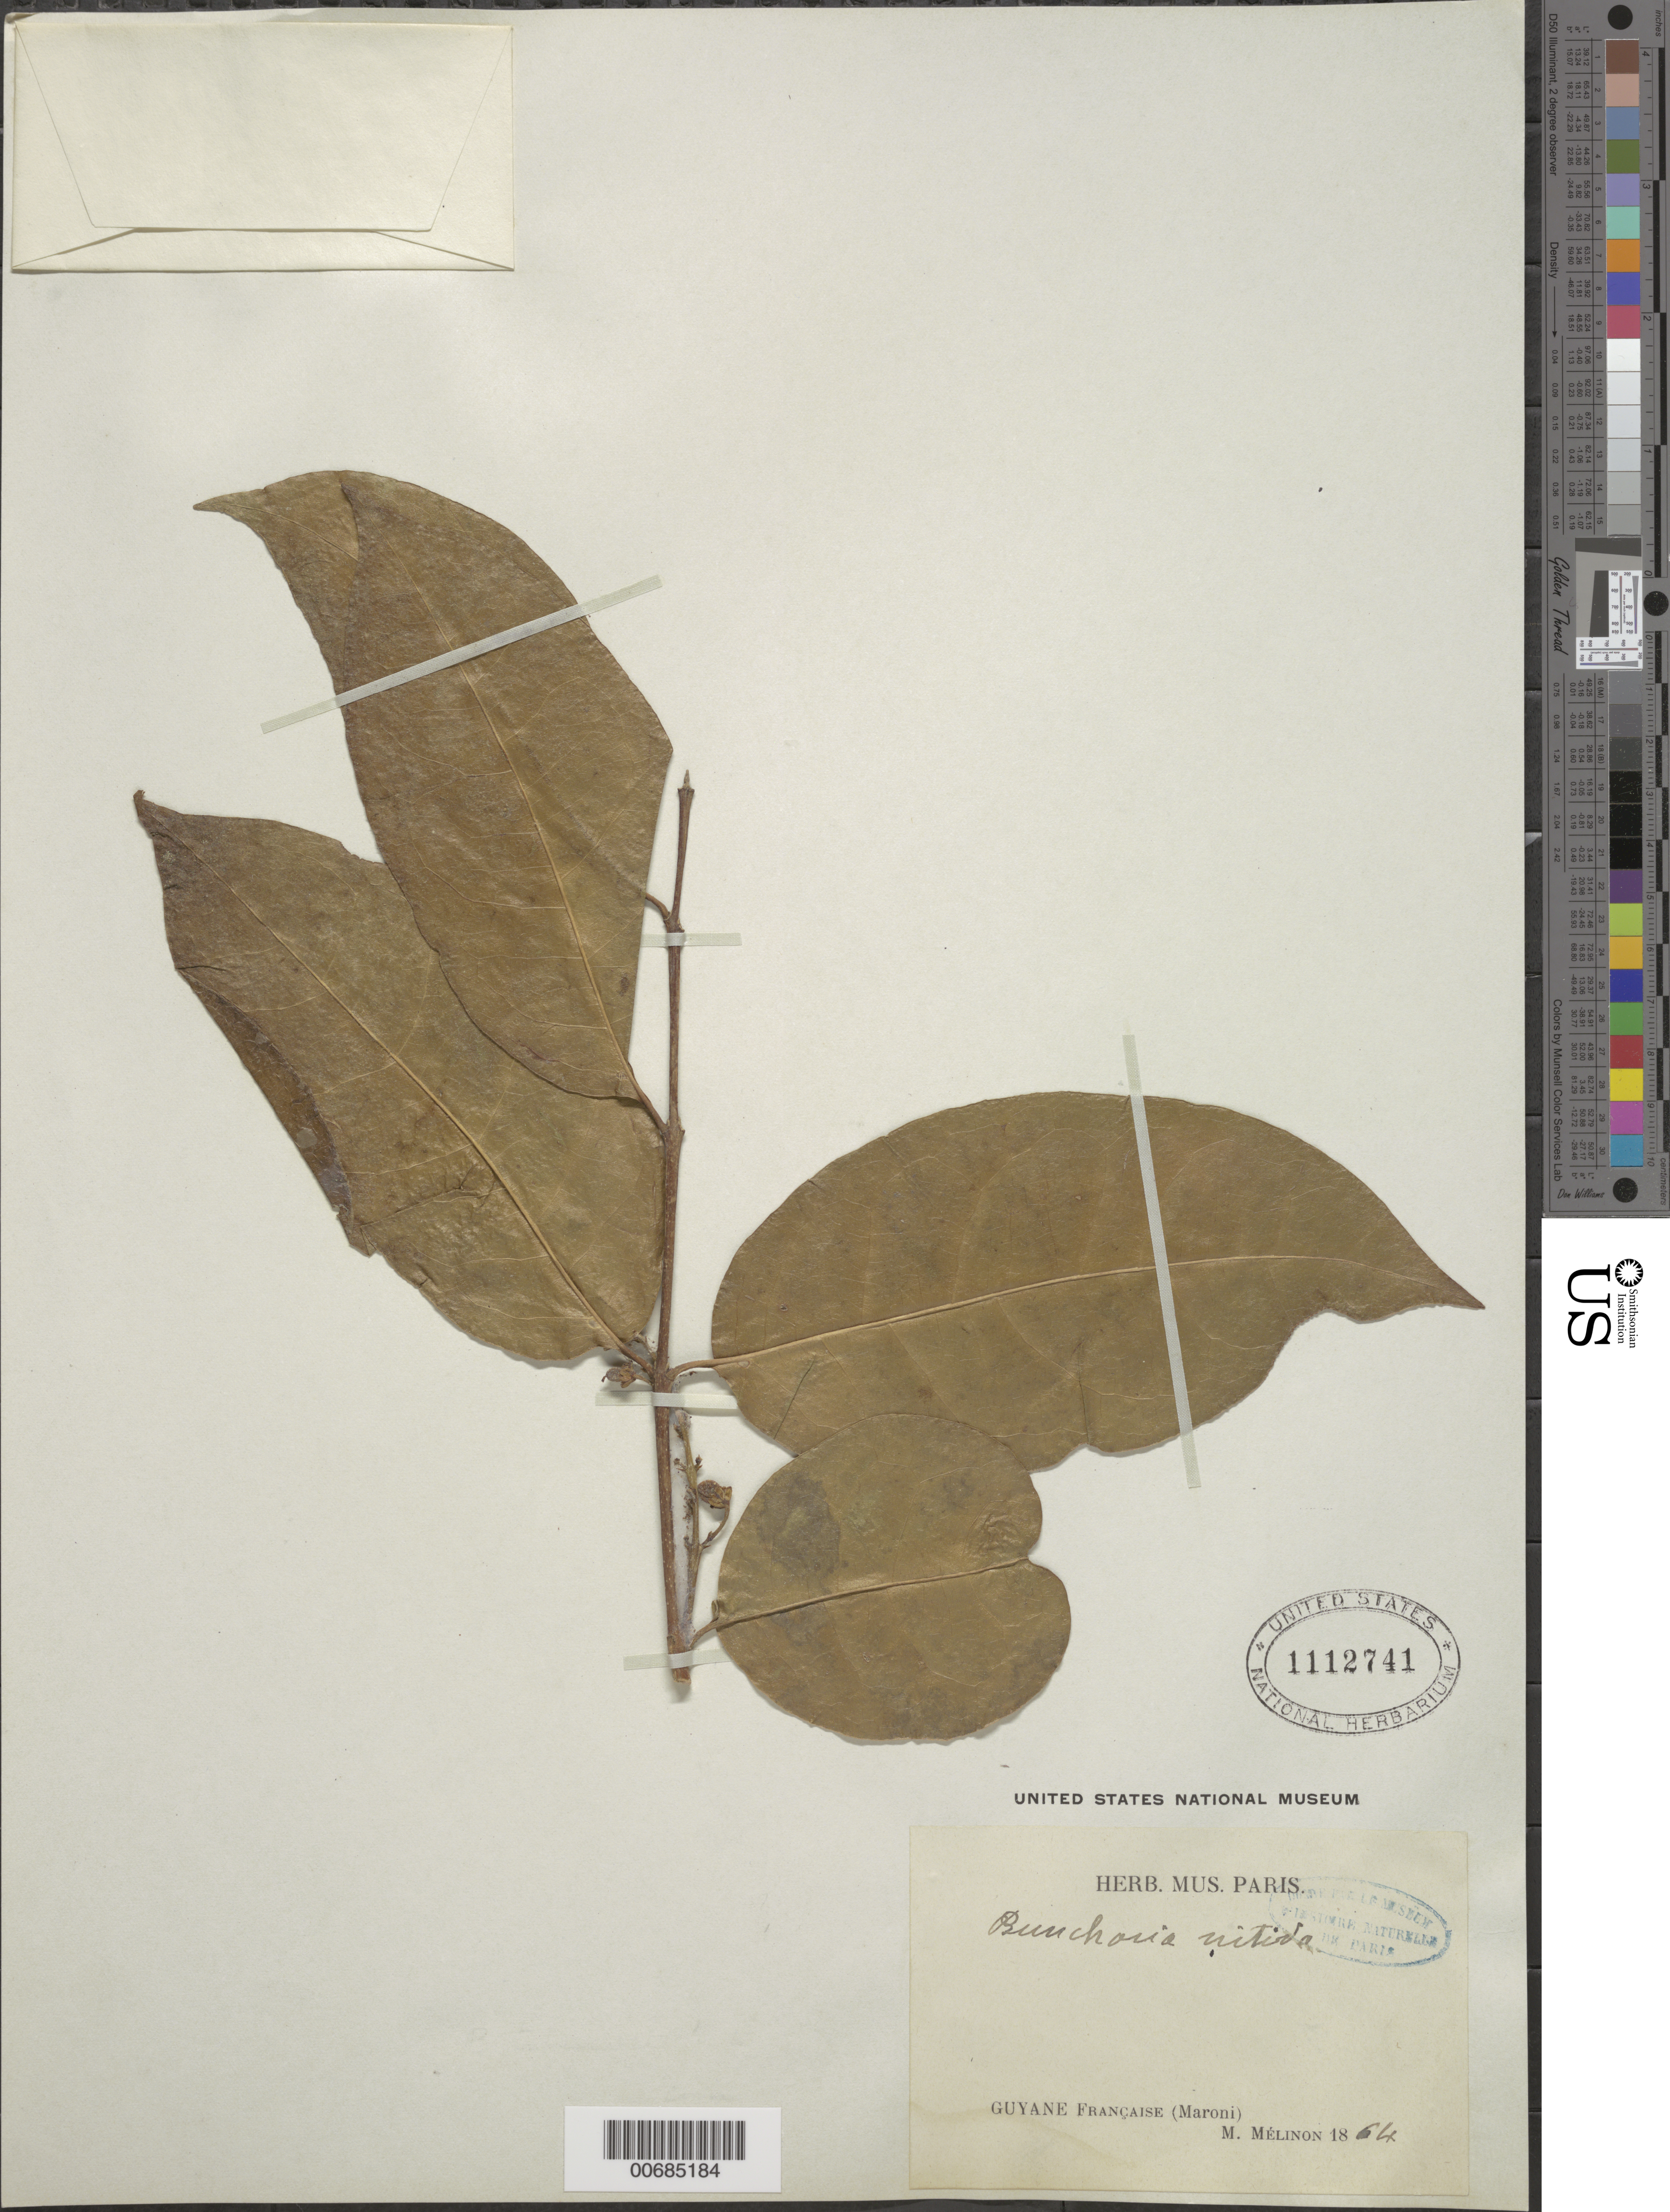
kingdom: Plantae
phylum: Tracheophyta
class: Magnoliopsida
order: Malpighiales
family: Malpighiaceae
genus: Bunchosia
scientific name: Bunchosia nitida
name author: (Jacq.) DC.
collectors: E. Mélinon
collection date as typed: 1864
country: French Guiana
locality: Maroni R.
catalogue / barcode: US 1112741